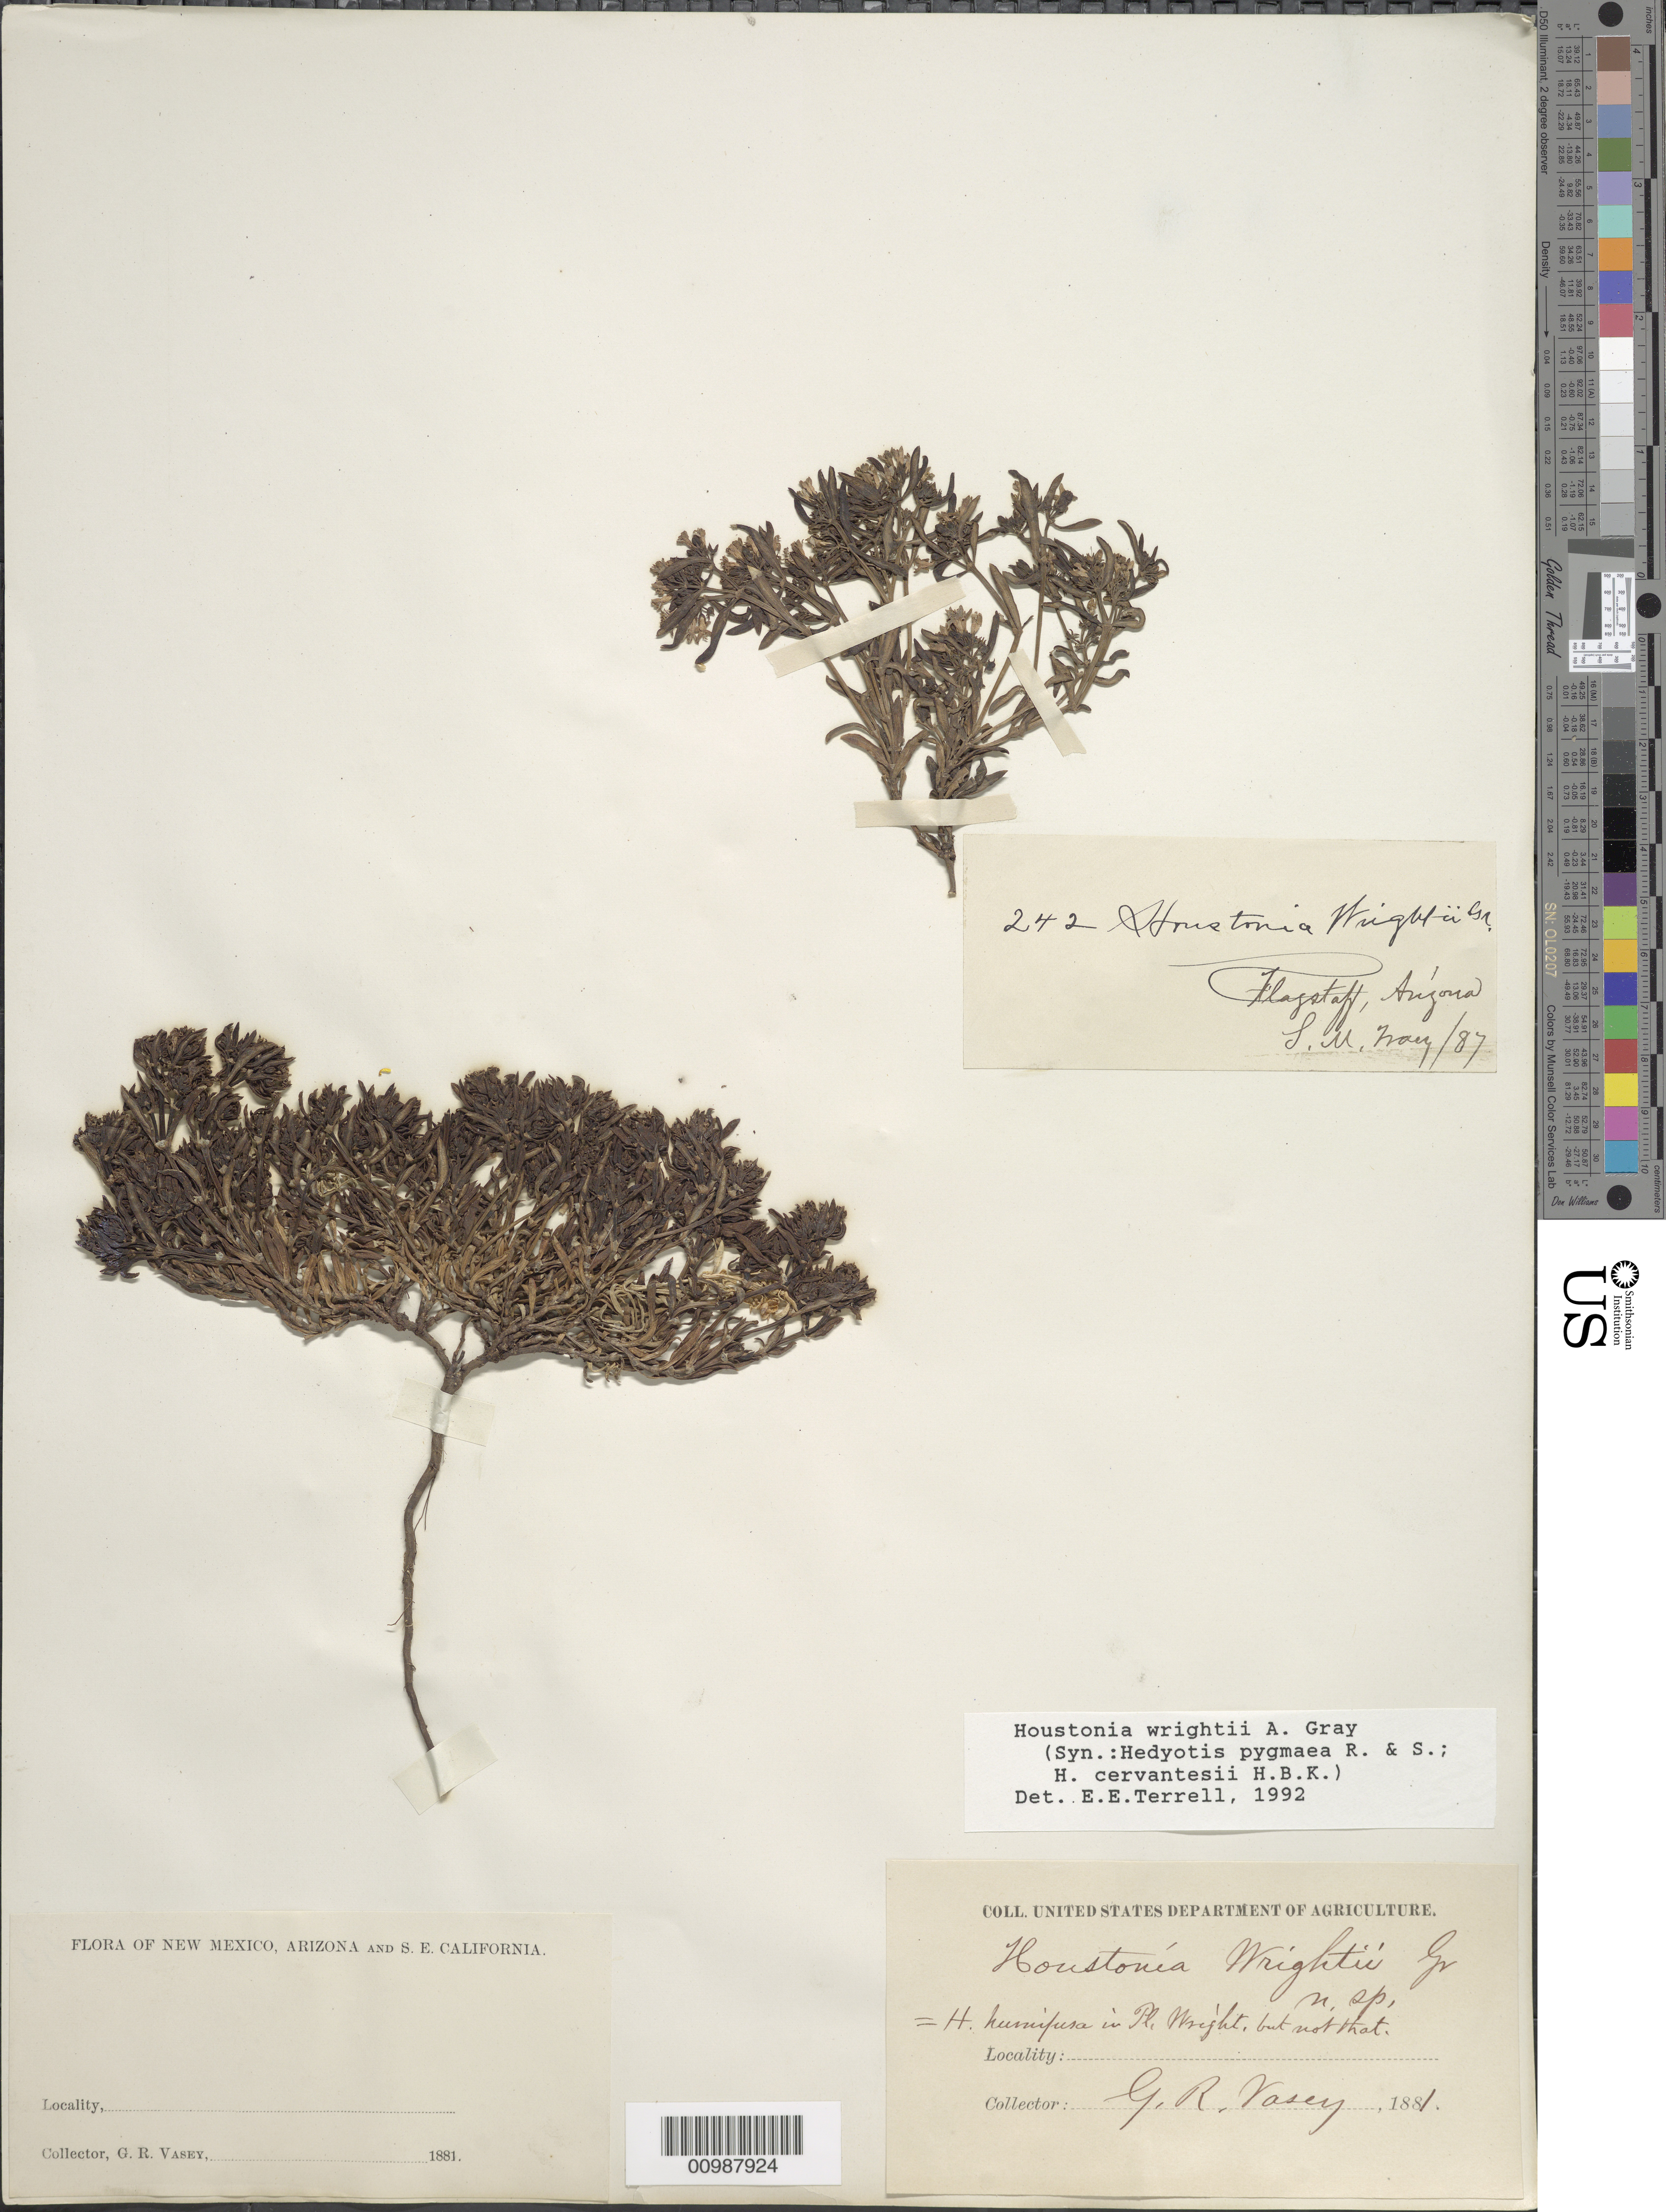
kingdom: Plantae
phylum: Tracheophyta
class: Magnoliopsida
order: Gentianales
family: Rubiaceae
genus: Houstonia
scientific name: Houstonia wrightii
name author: (A. Gray) A. Gray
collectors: G. Vasey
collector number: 242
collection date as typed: May 1887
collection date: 1887-05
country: United States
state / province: Arizona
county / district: Coconino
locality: Flagstaff.